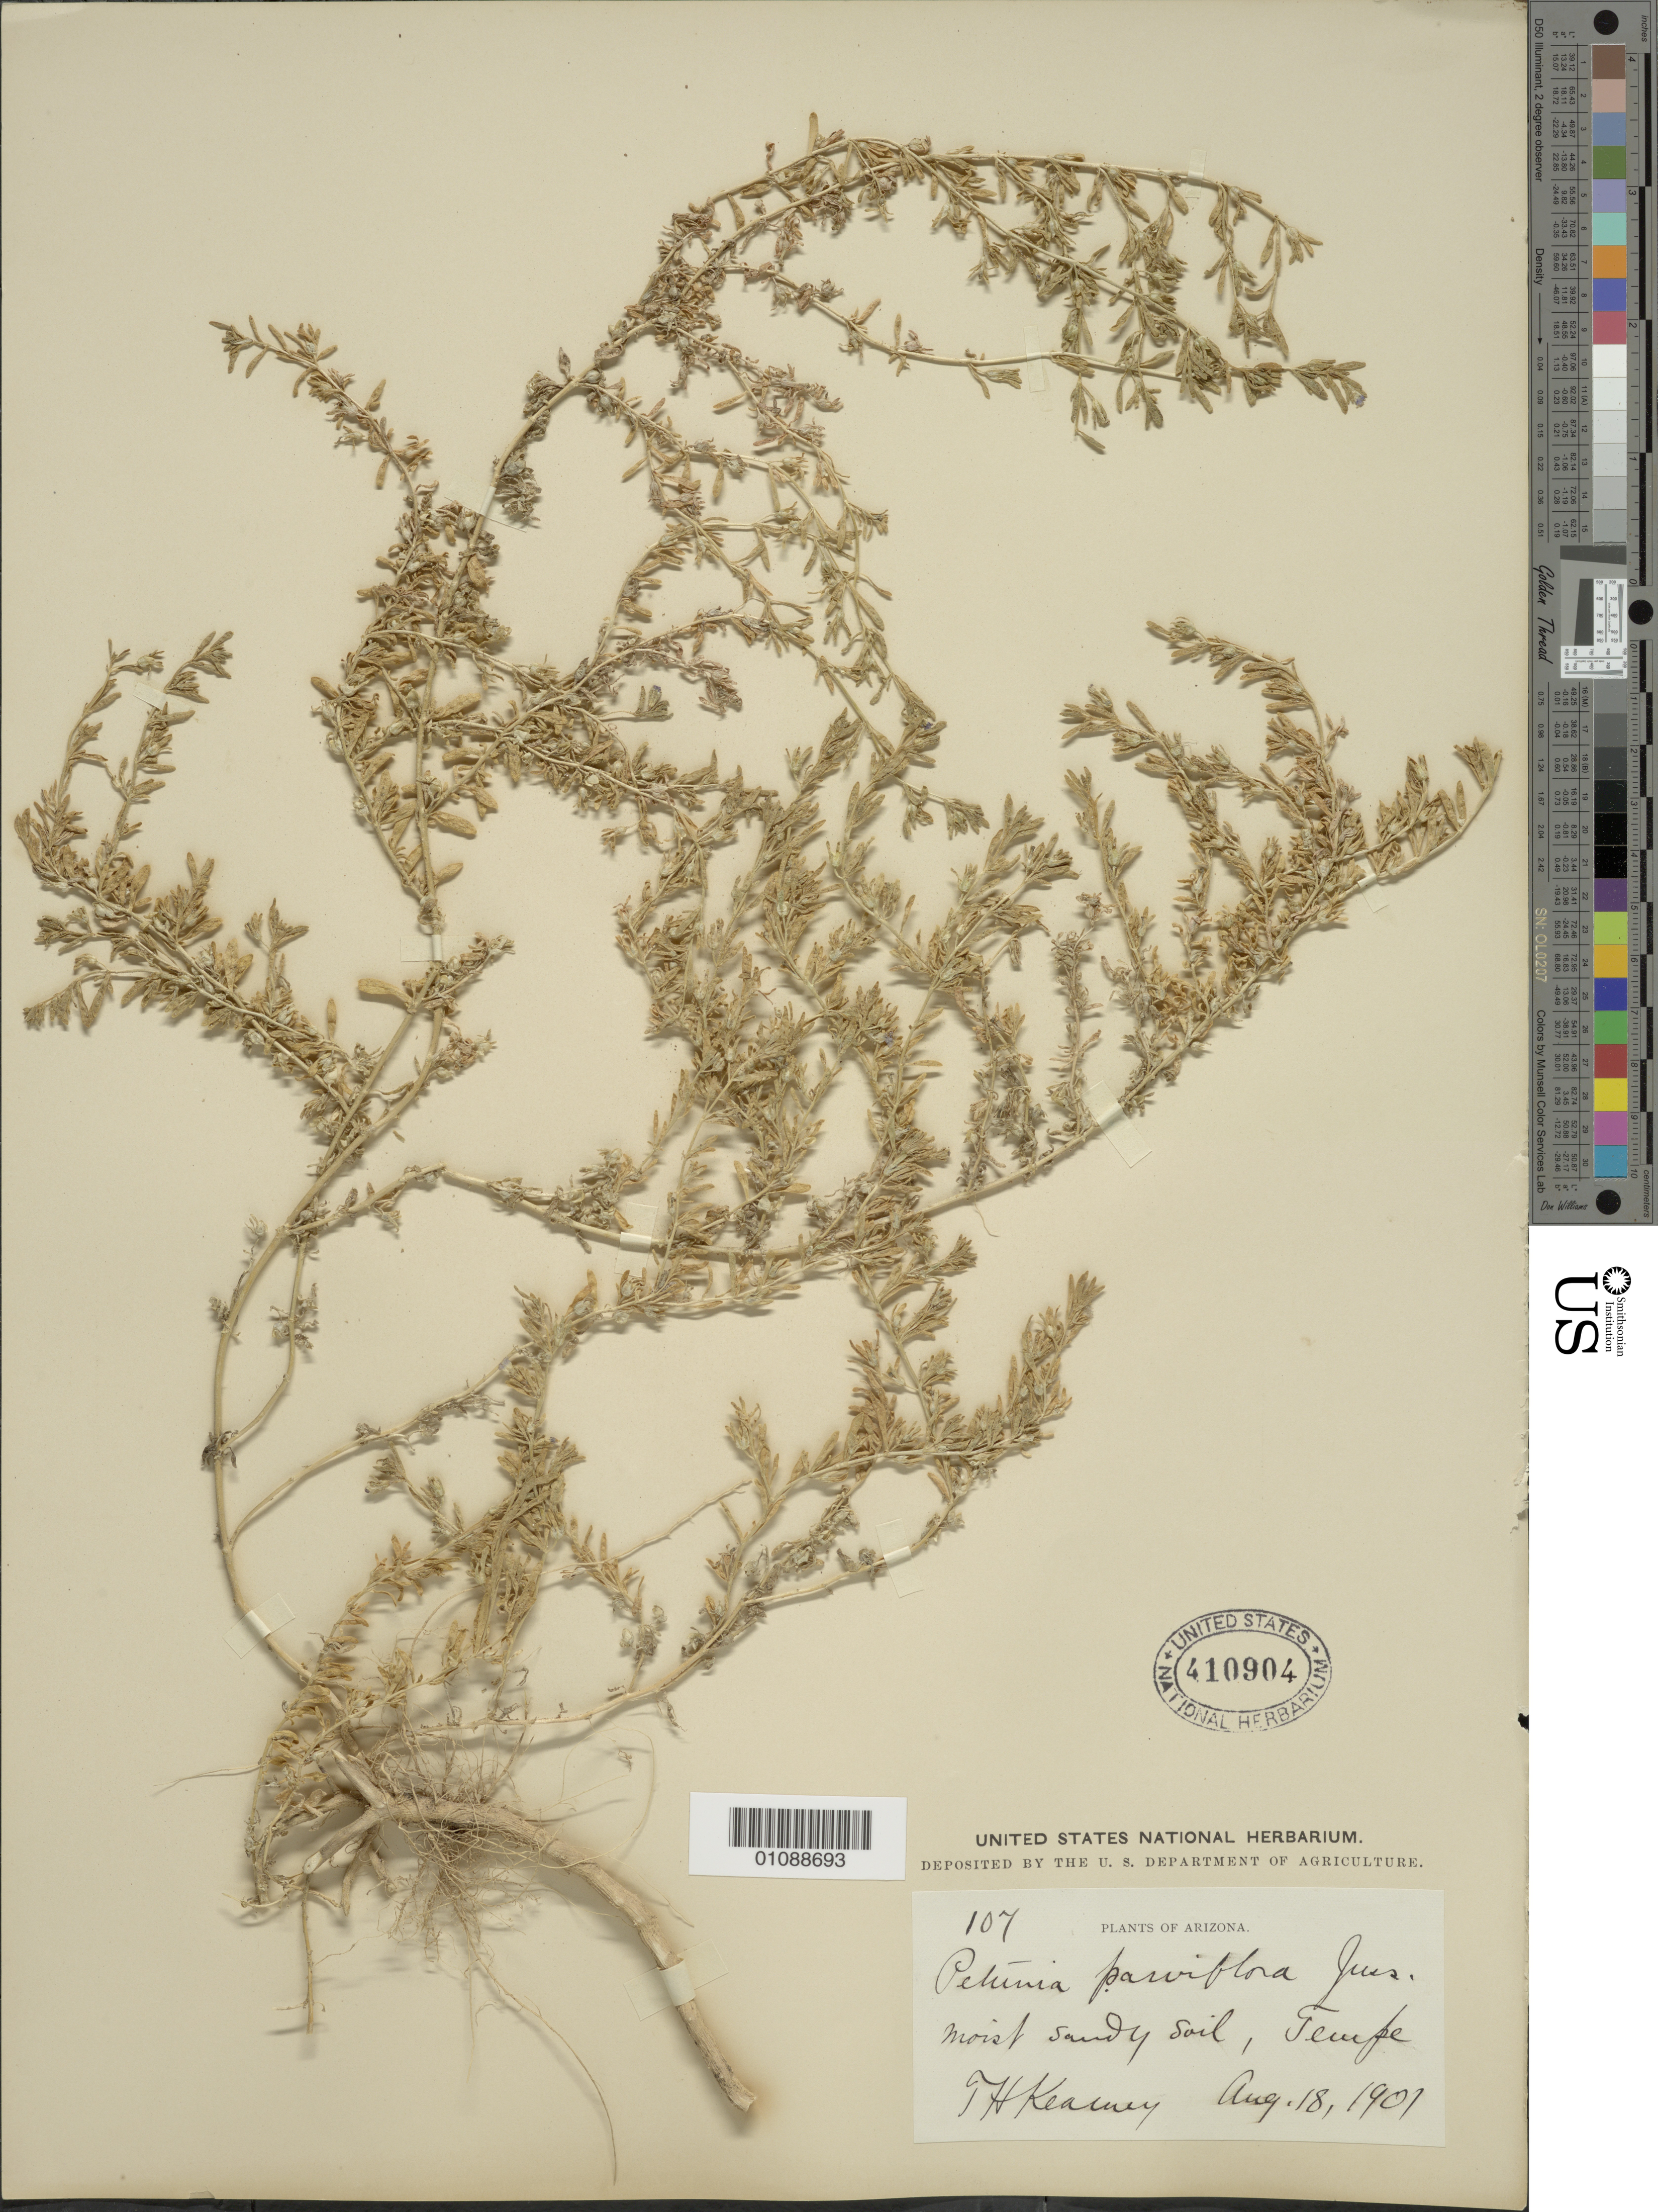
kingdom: Plantae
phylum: Tracheophyta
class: Magnoliopsida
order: Solanales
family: Solanaceae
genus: Petunia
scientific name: Petunia parviflora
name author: Juss.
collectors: T. H. Kearney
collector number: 107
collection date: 1907-08-18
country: United States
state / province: Arizona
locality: Tempe.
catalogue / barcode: US 410904